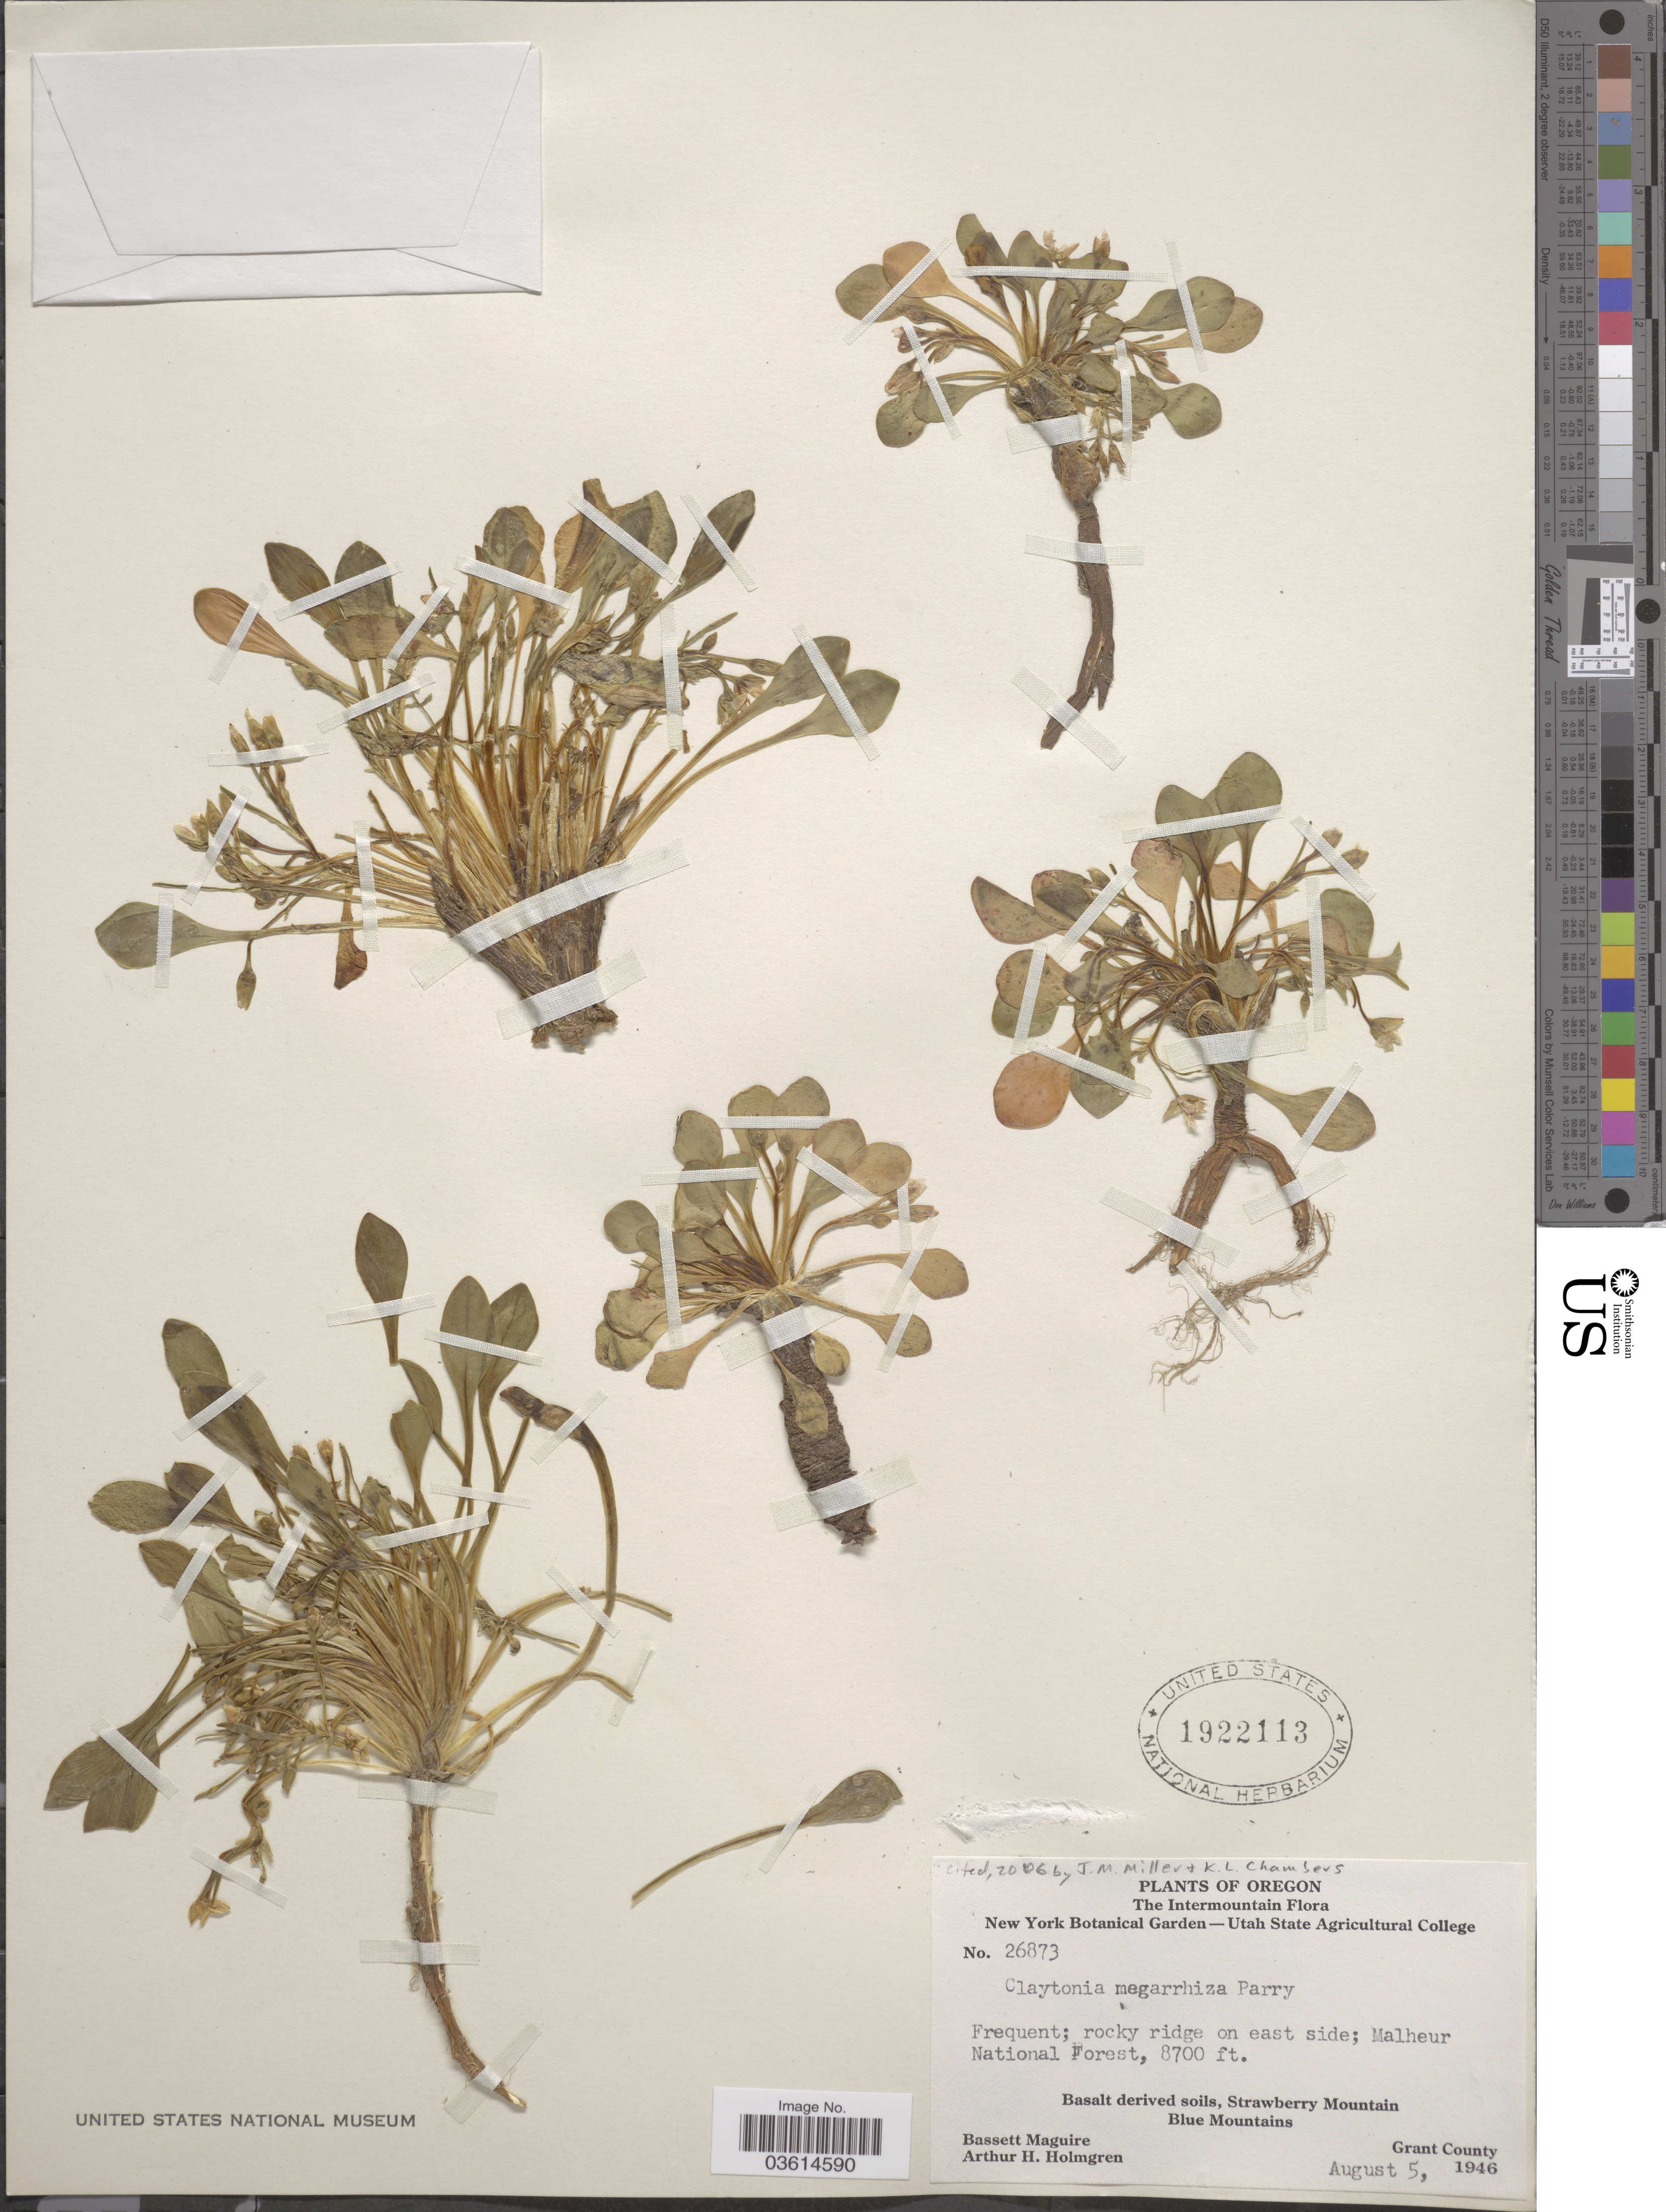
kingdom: Plantae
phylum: Tracheophyta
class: Magnoliopsida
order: Caryophyllales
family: Montiaceae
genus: Claytonia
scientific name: Claytonia megarhiza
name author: (A. Gray) Parry ex S. Watson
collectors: B. Maguire & A. H. Holmgren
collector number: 26873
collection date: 1946-08-05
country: United States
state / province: Oregon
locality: The Intermountain. Malheur National Forest. Strawberry Mountain. Blue Mountains. Grant County.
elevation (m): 2652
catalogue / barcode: US 1922113